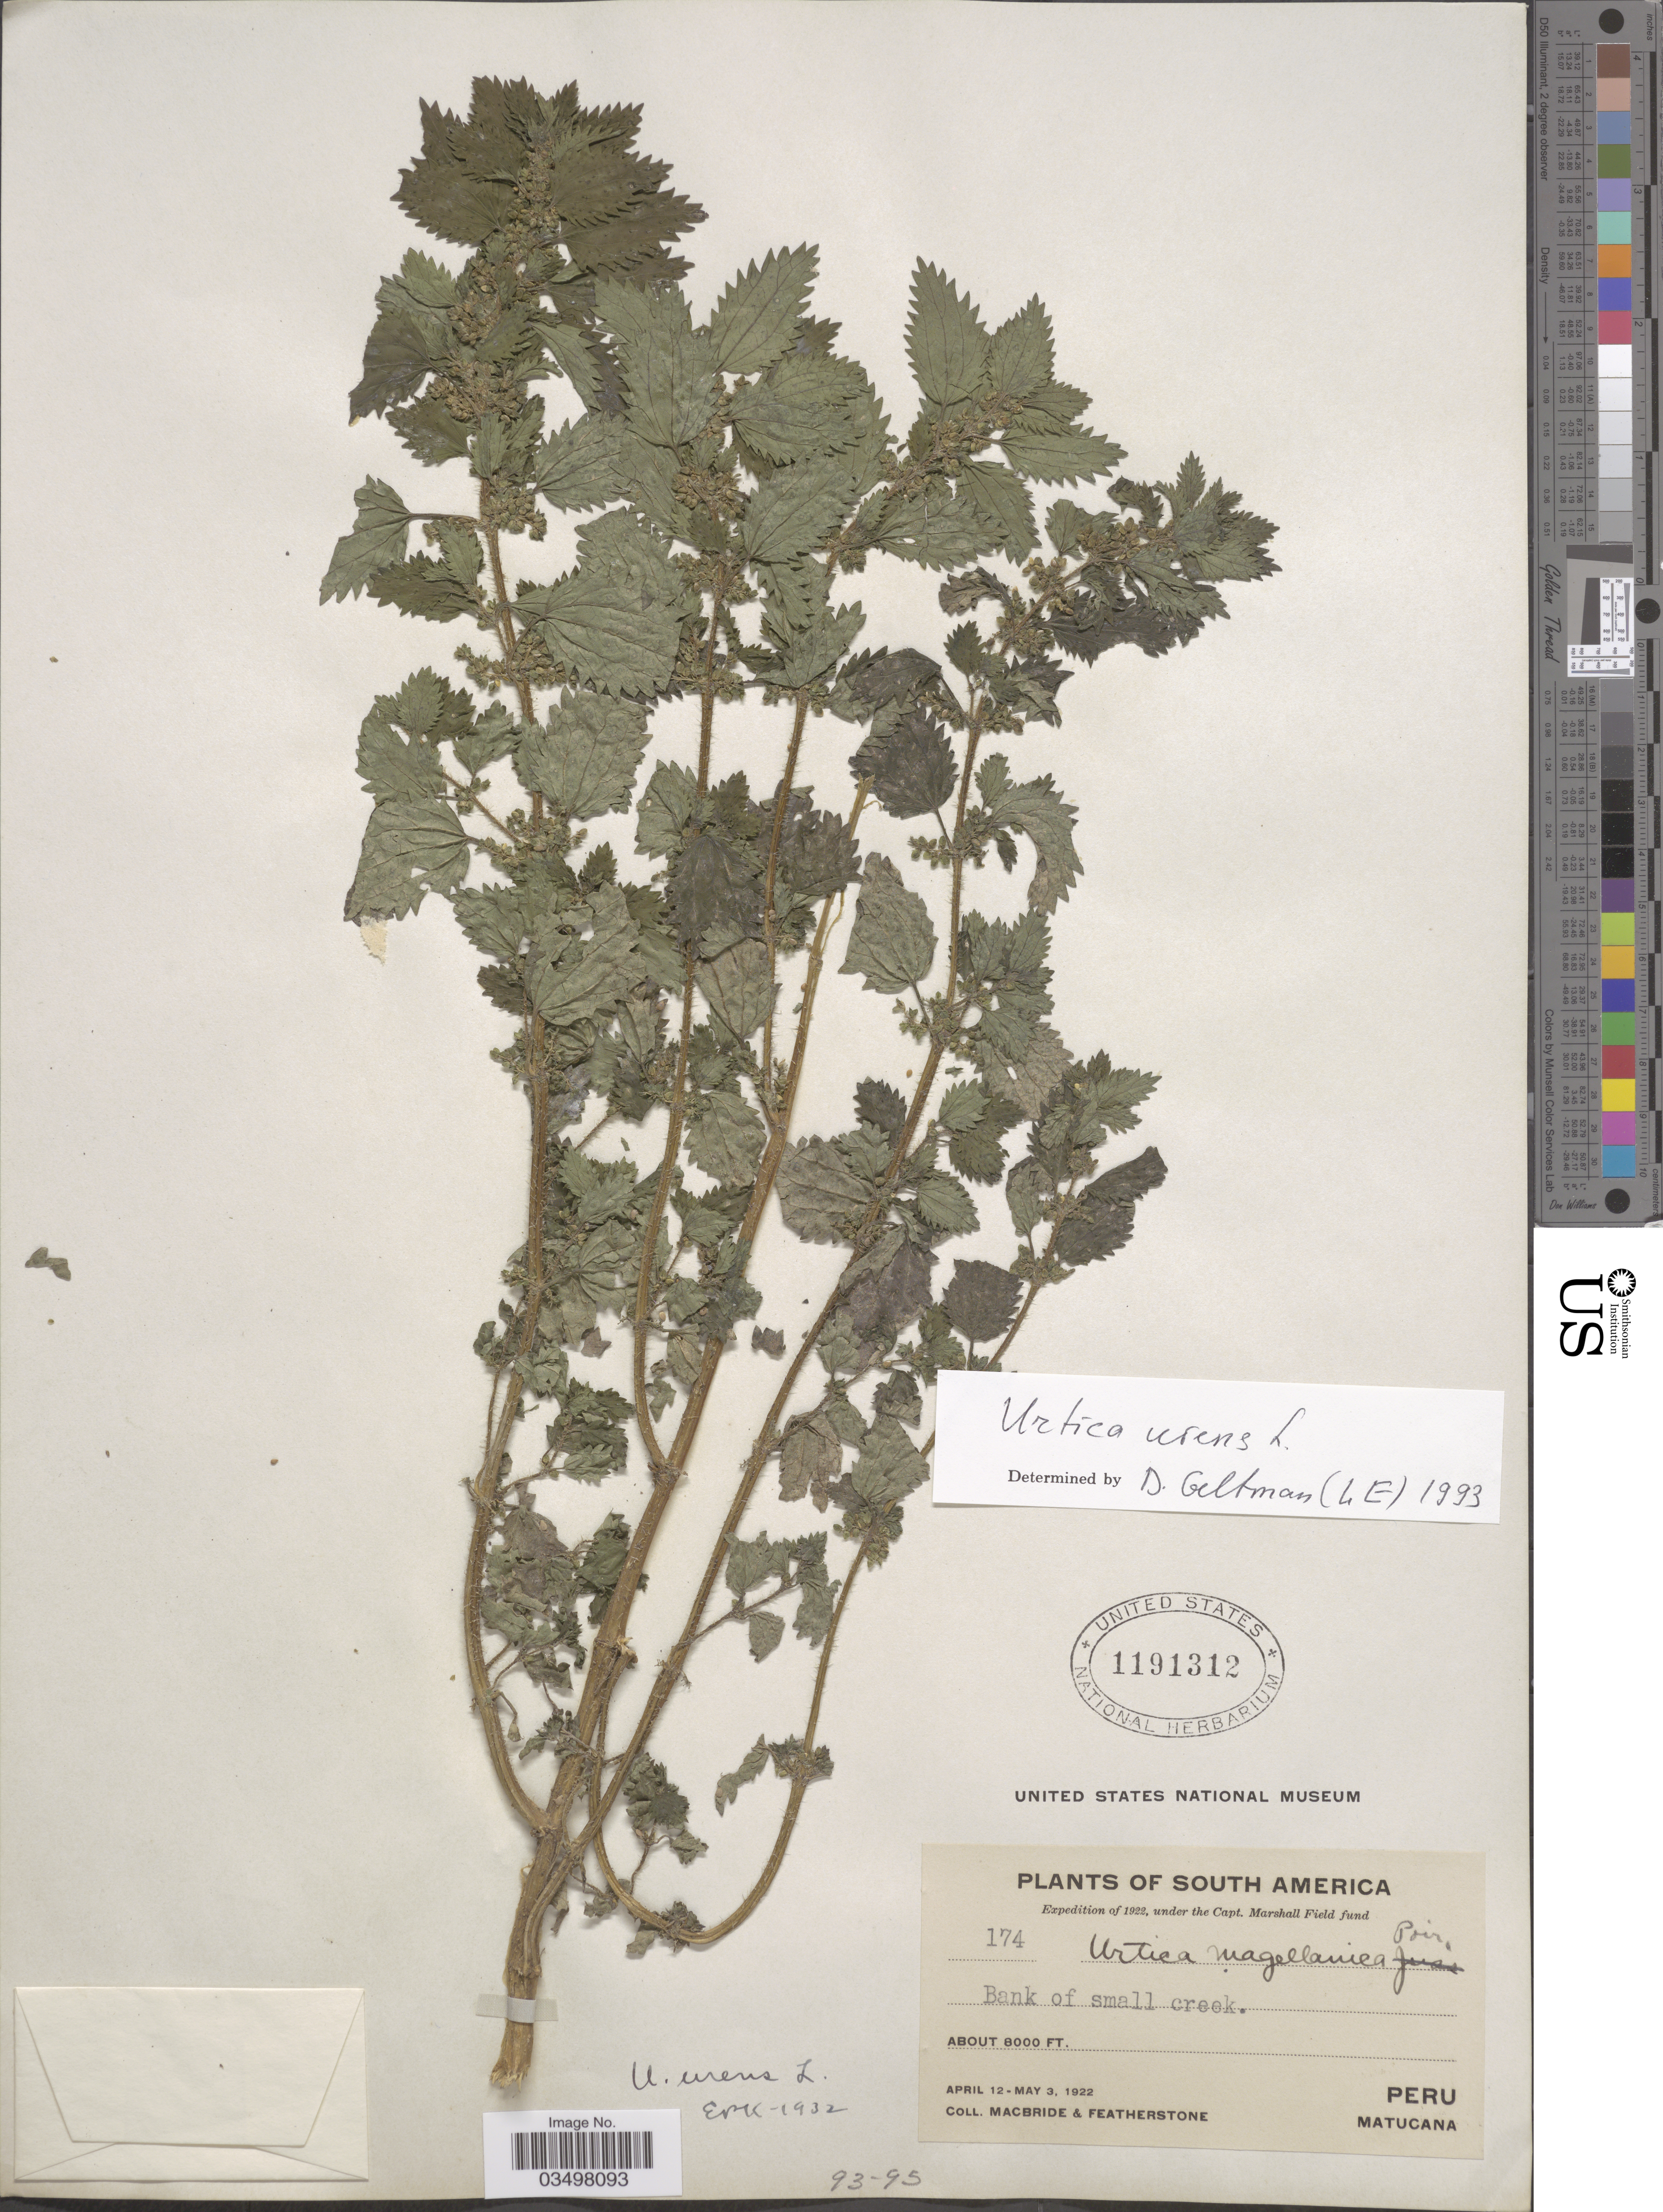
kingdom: Plantae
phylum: Tracheophyta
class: Magnoliopsida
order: Rosales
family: Urticaceae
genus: Urtica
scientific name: Urtica urens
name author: L.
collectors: Macbride, -- & -. Featherstone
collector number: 174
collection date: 1922-04-12/1922-05-03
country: Peru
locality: Bank of small creek. Matucana.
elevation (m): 2438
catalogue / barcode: US 1191312